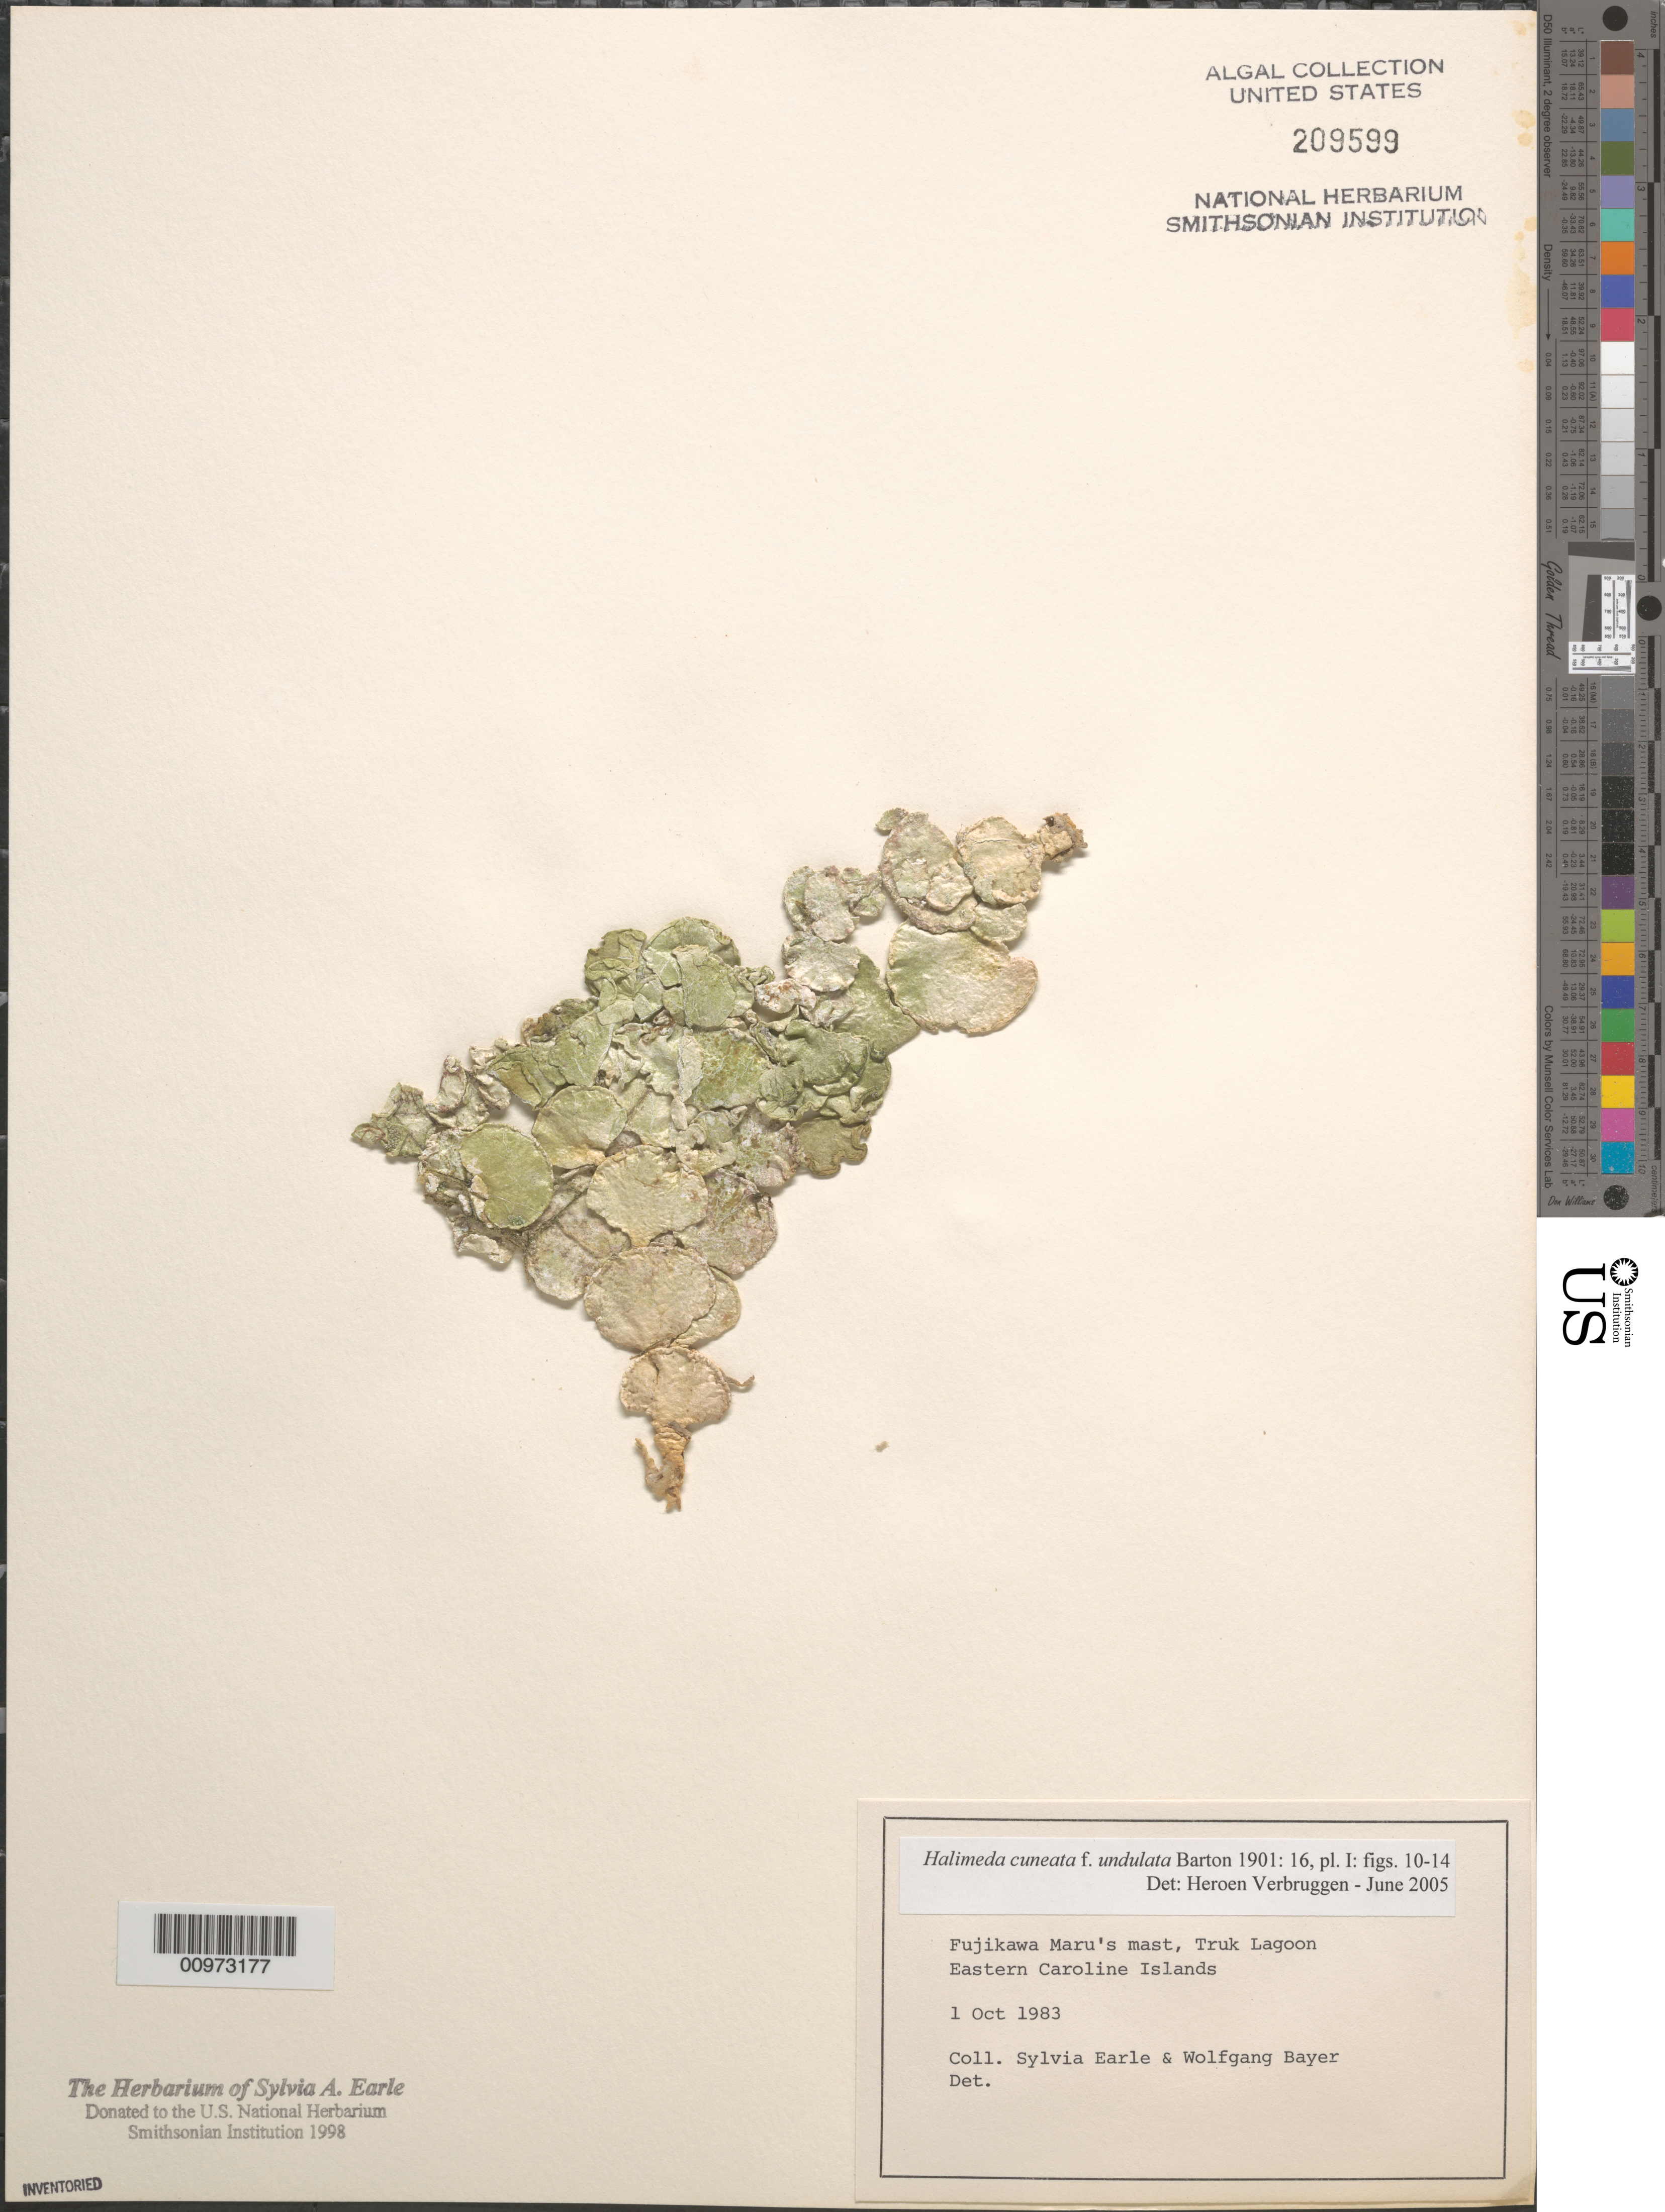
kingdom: Plantae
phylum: Chlorophyta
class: Ulvophyceae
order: Bryopsidales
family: Halimedaceae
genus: Halimeda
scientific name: Halimeda cuneata f. undulata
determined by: Verbruggen, H.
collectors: S. A. Earle & W. Bayer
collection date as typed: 01 Oct 1983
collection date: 1983-10-01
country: Micronesia, Federated States of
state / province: Truk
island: Truk (Chuuk) Is.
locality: Chuuk Lagoon [Truk Lagoon], Fujikawa Maru mast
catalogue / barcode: US 209599